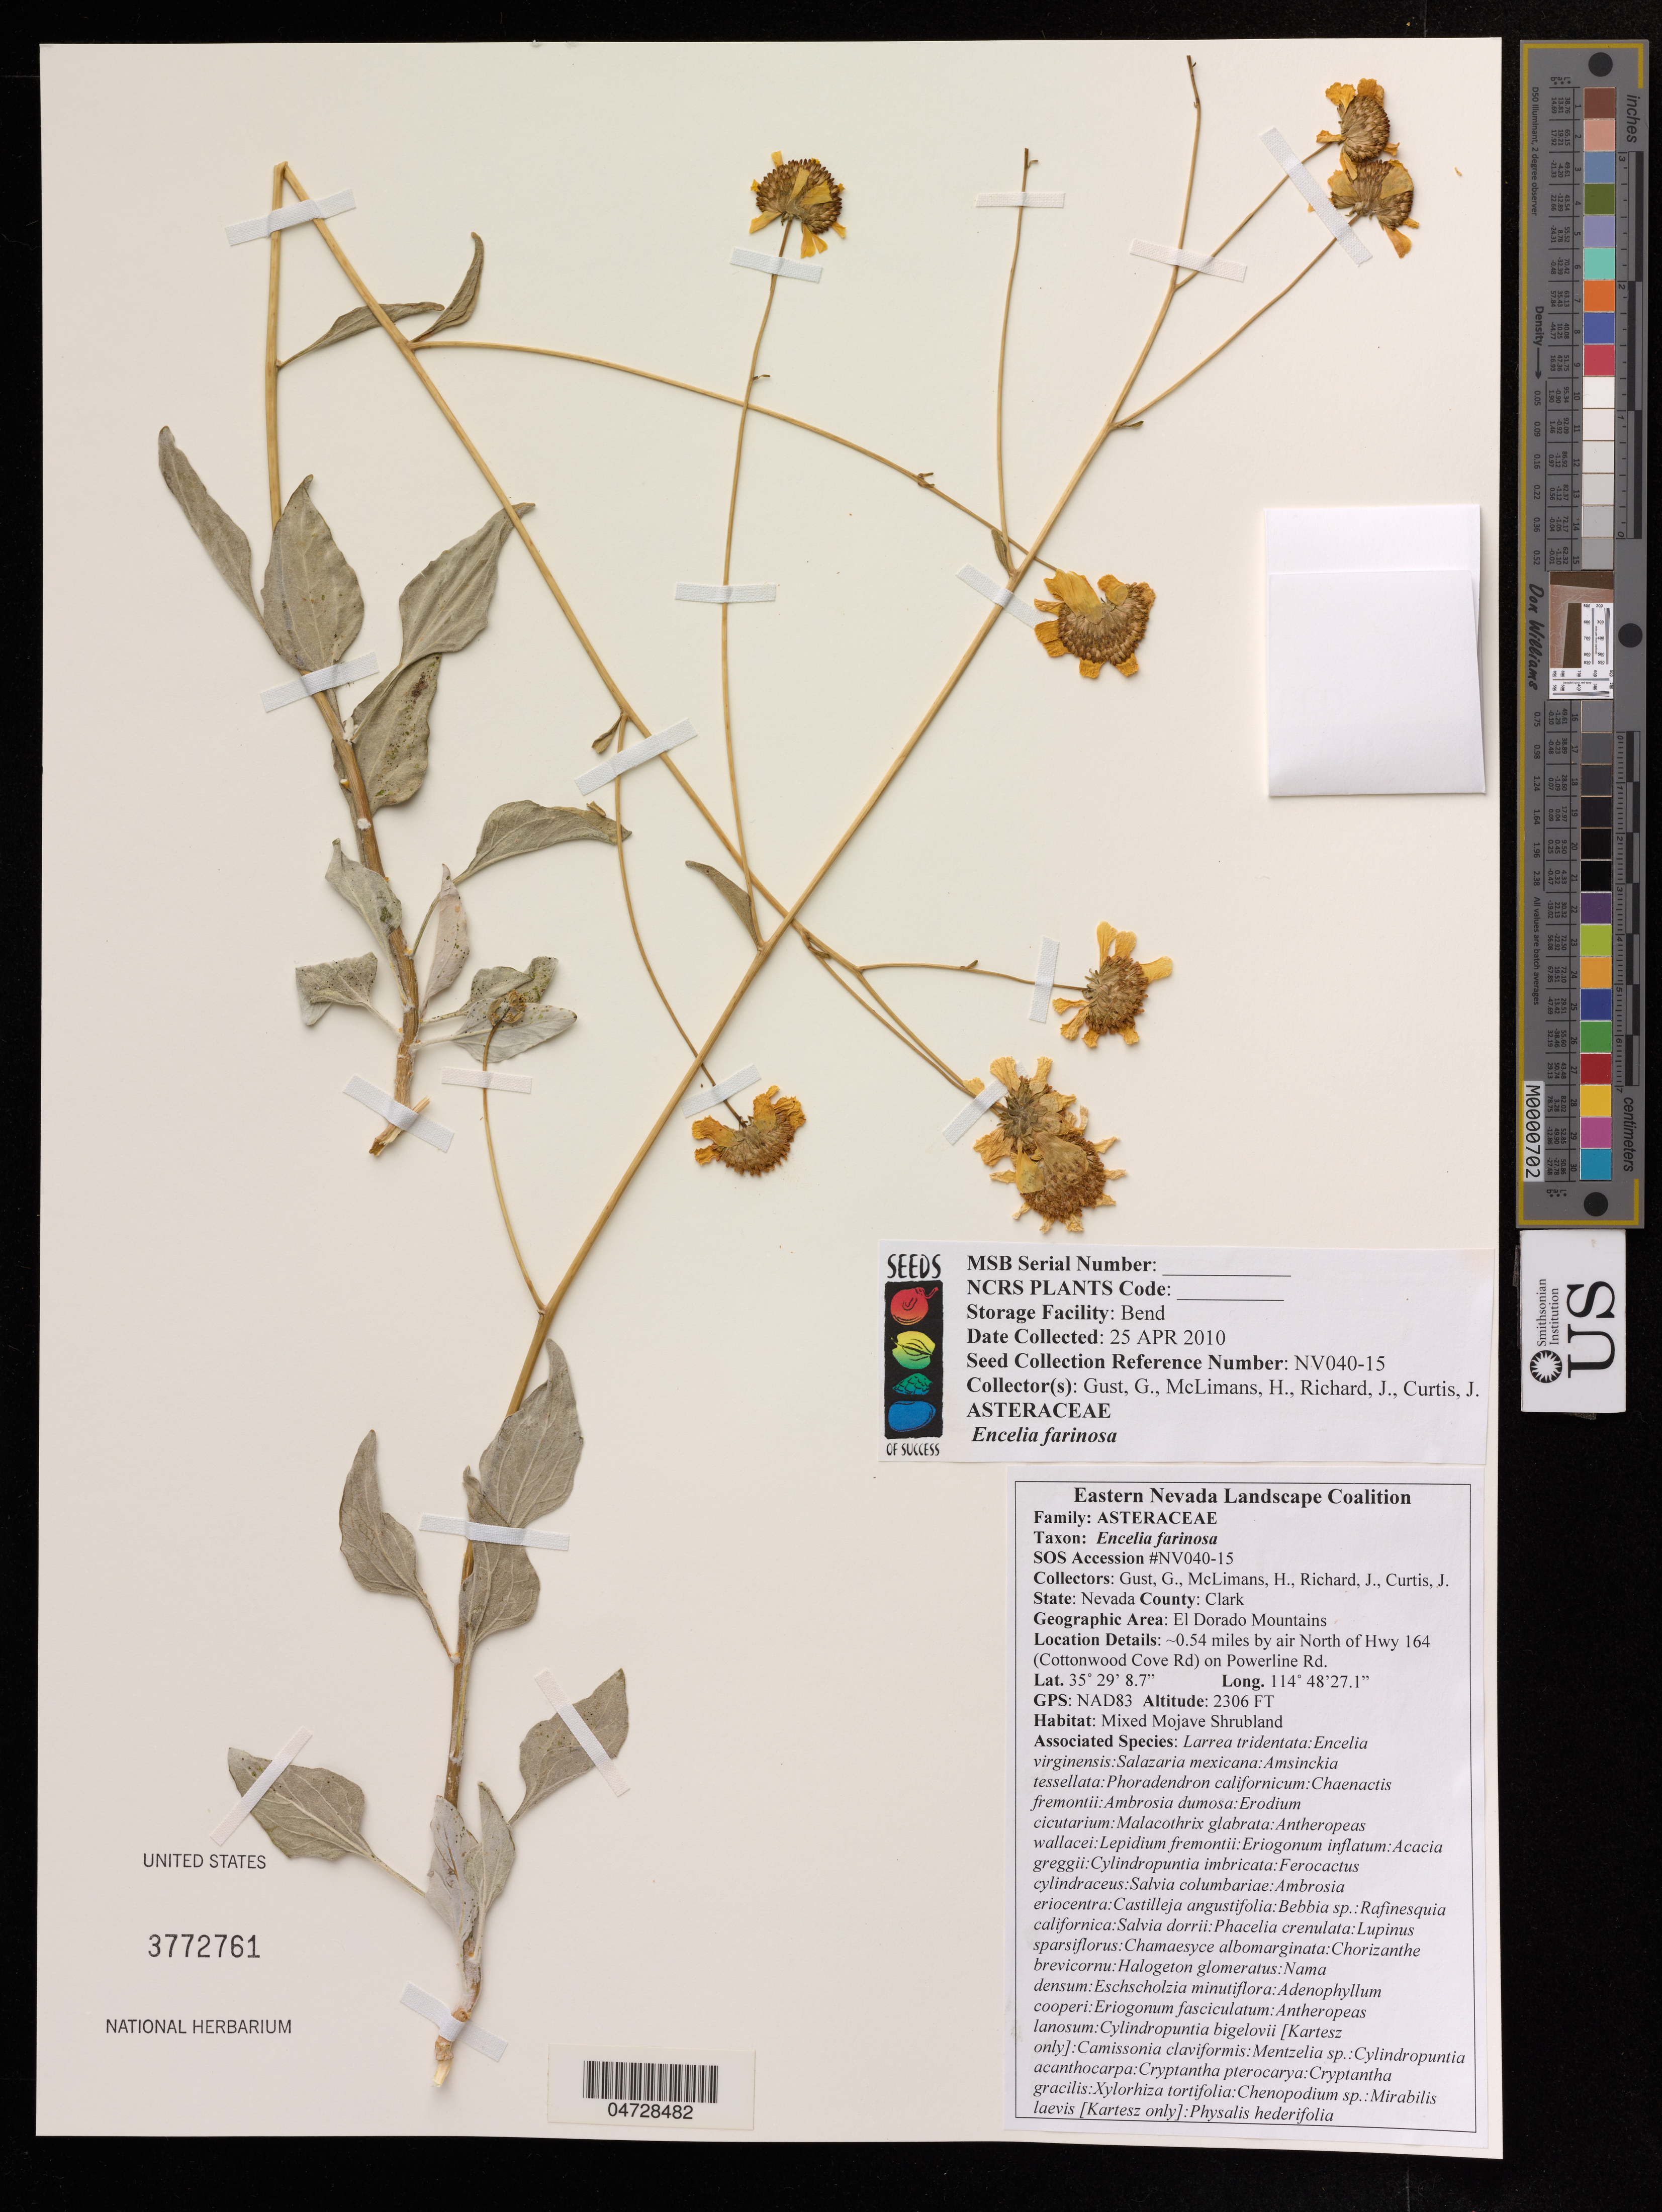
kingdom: Plantae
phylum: Tracheophyta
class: Magnoliopsida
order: Asterales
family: Asteraceae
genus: Encelia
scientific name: Encelia farinosa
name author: A. Gray ex Torr. in Emory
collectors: G. Gust, H. McLimans, J. Richard & J. Curtis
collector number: NV040-15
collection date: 2010-04-25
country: United States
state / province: Nevada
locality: County: Clark, El Dorado Mountains, 0.54 miles by air North of Hwy 164 (Cottonwood Cove Rd) on Powerline Rd.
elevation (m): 703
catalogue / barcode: US 3772761